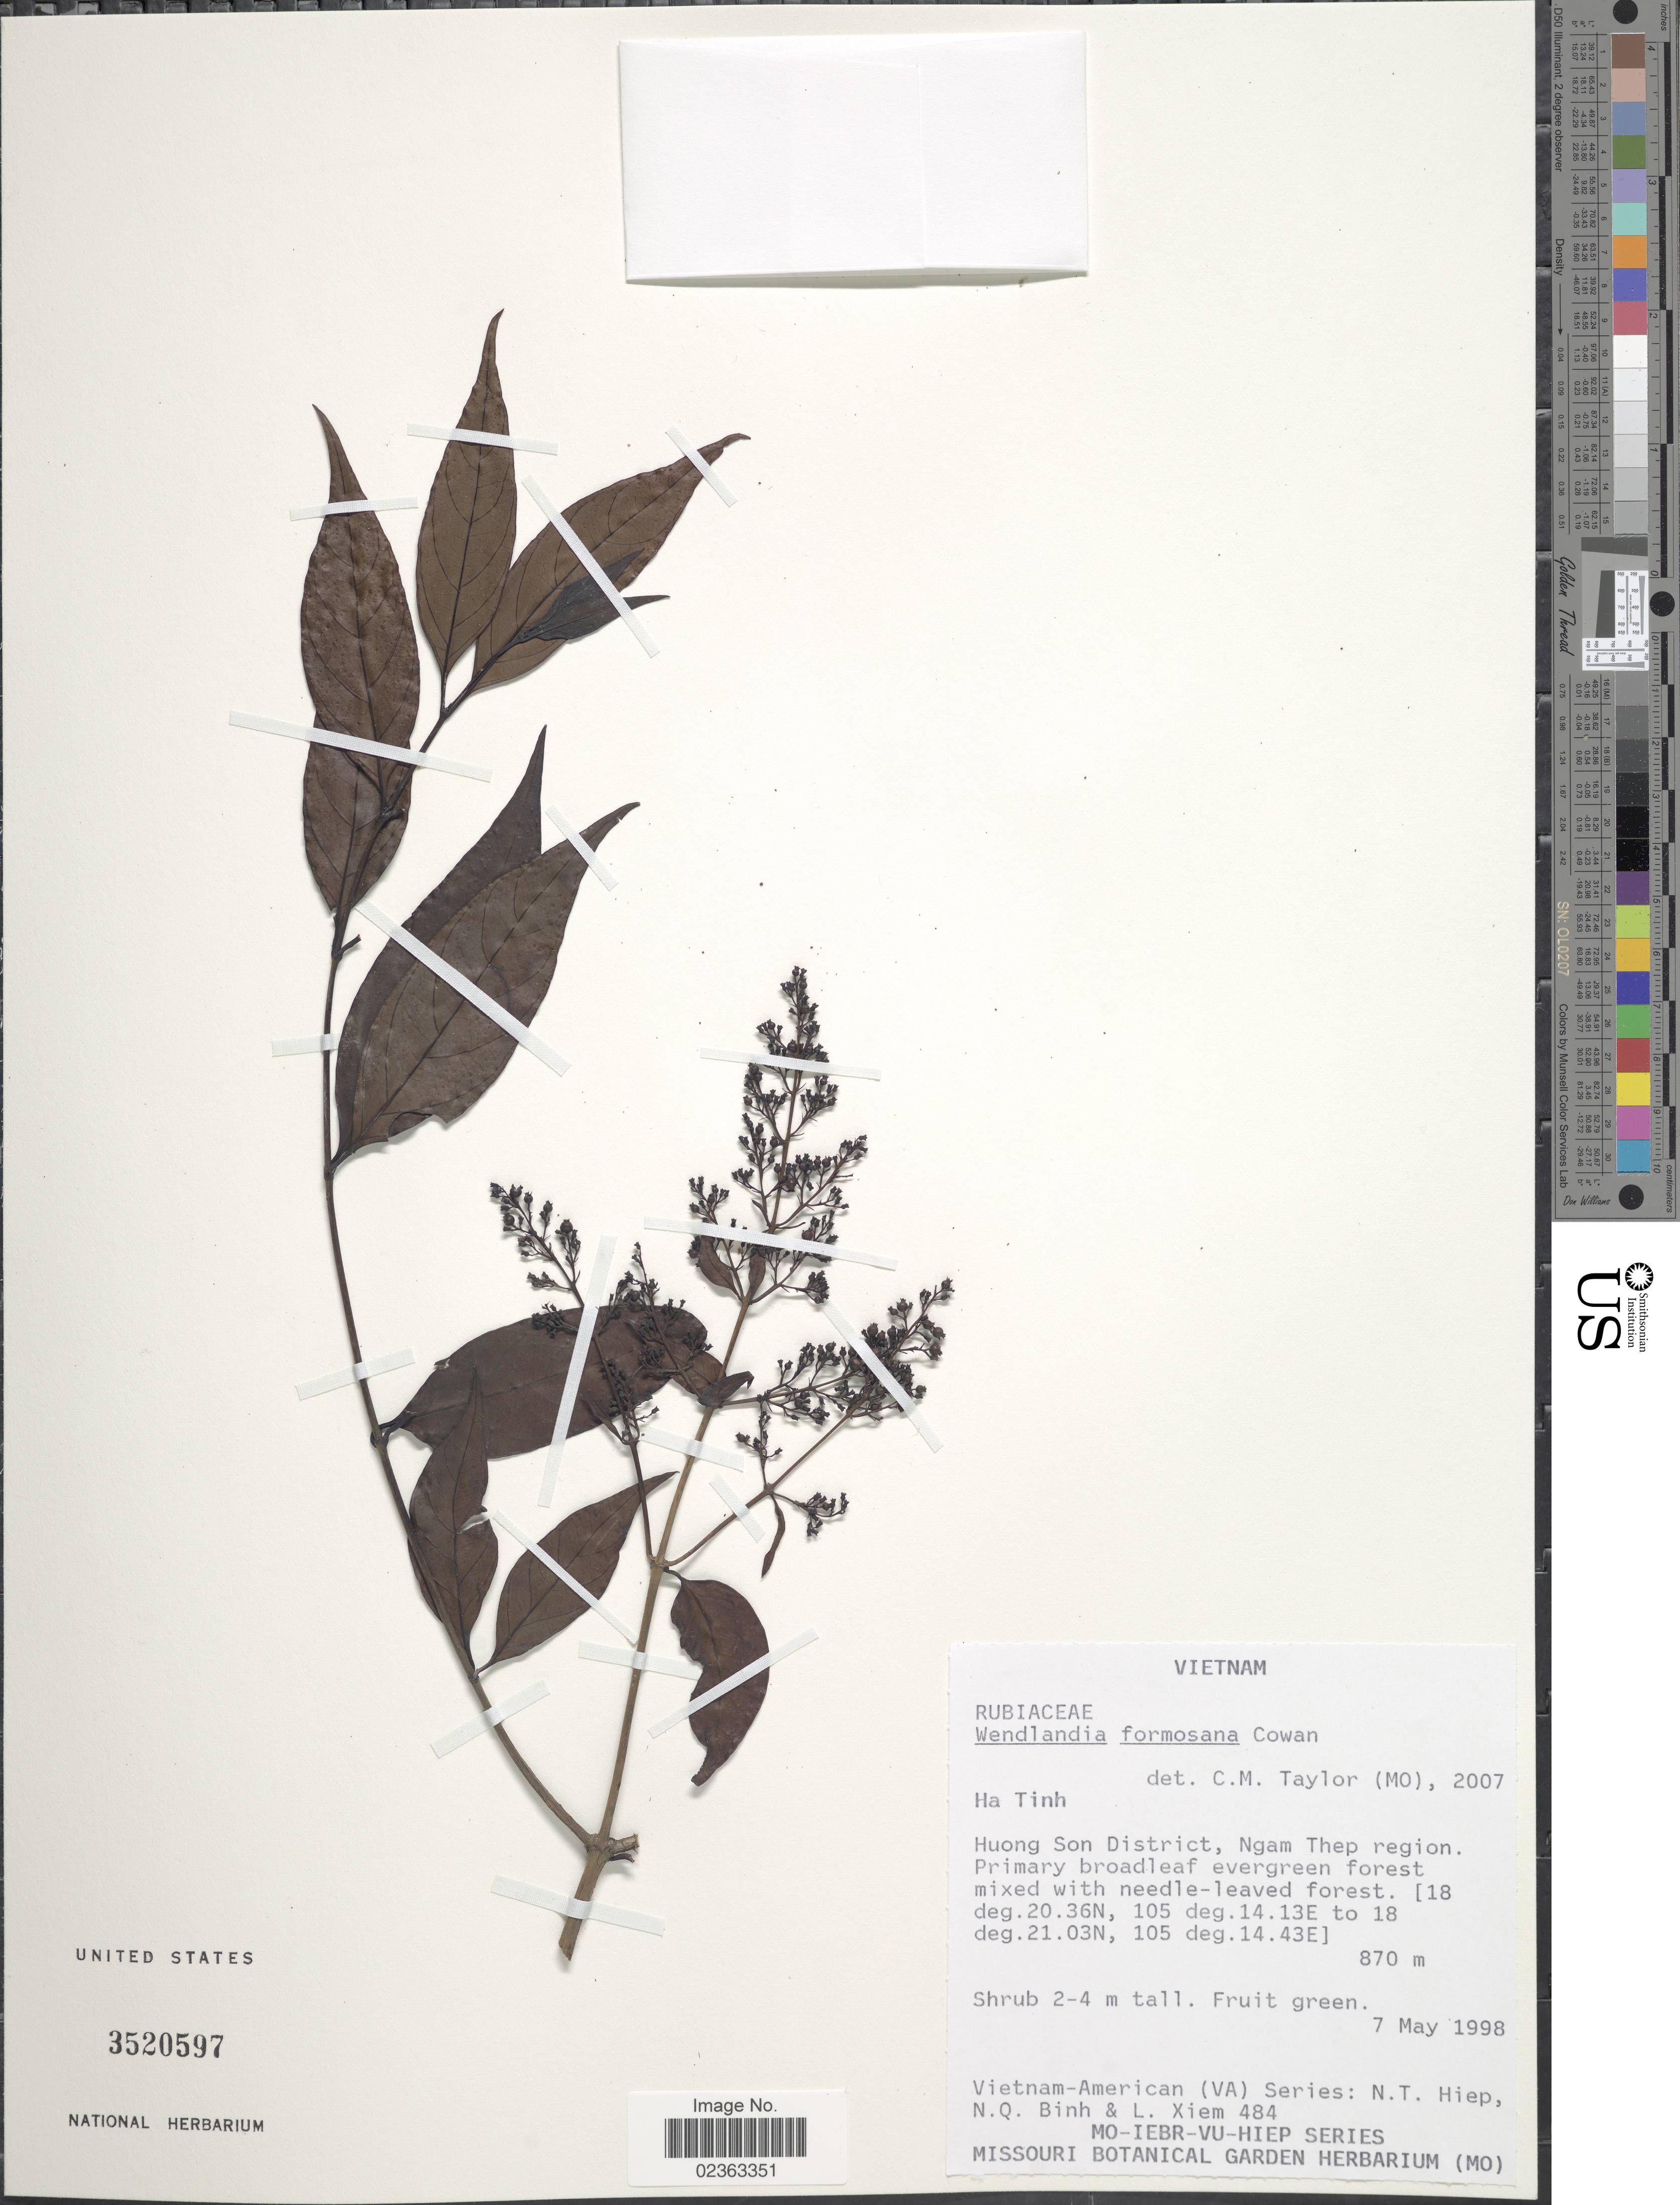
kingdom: Plantae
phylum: Tracheophyta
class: Magnoliopsida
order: Gentianales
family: Rubiaceae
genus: Wendlandia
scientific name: Wendlandia formosana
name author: Cowan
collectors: N. T. Hiep, N. Binh & L. Xiem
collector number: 484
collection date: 1998-05-07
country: Vietnam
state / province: Ha Tinh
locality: Huong Son District, Ngam Thep region, primary broadleaf evergeen forest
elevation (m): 870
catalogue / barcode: US 3520597